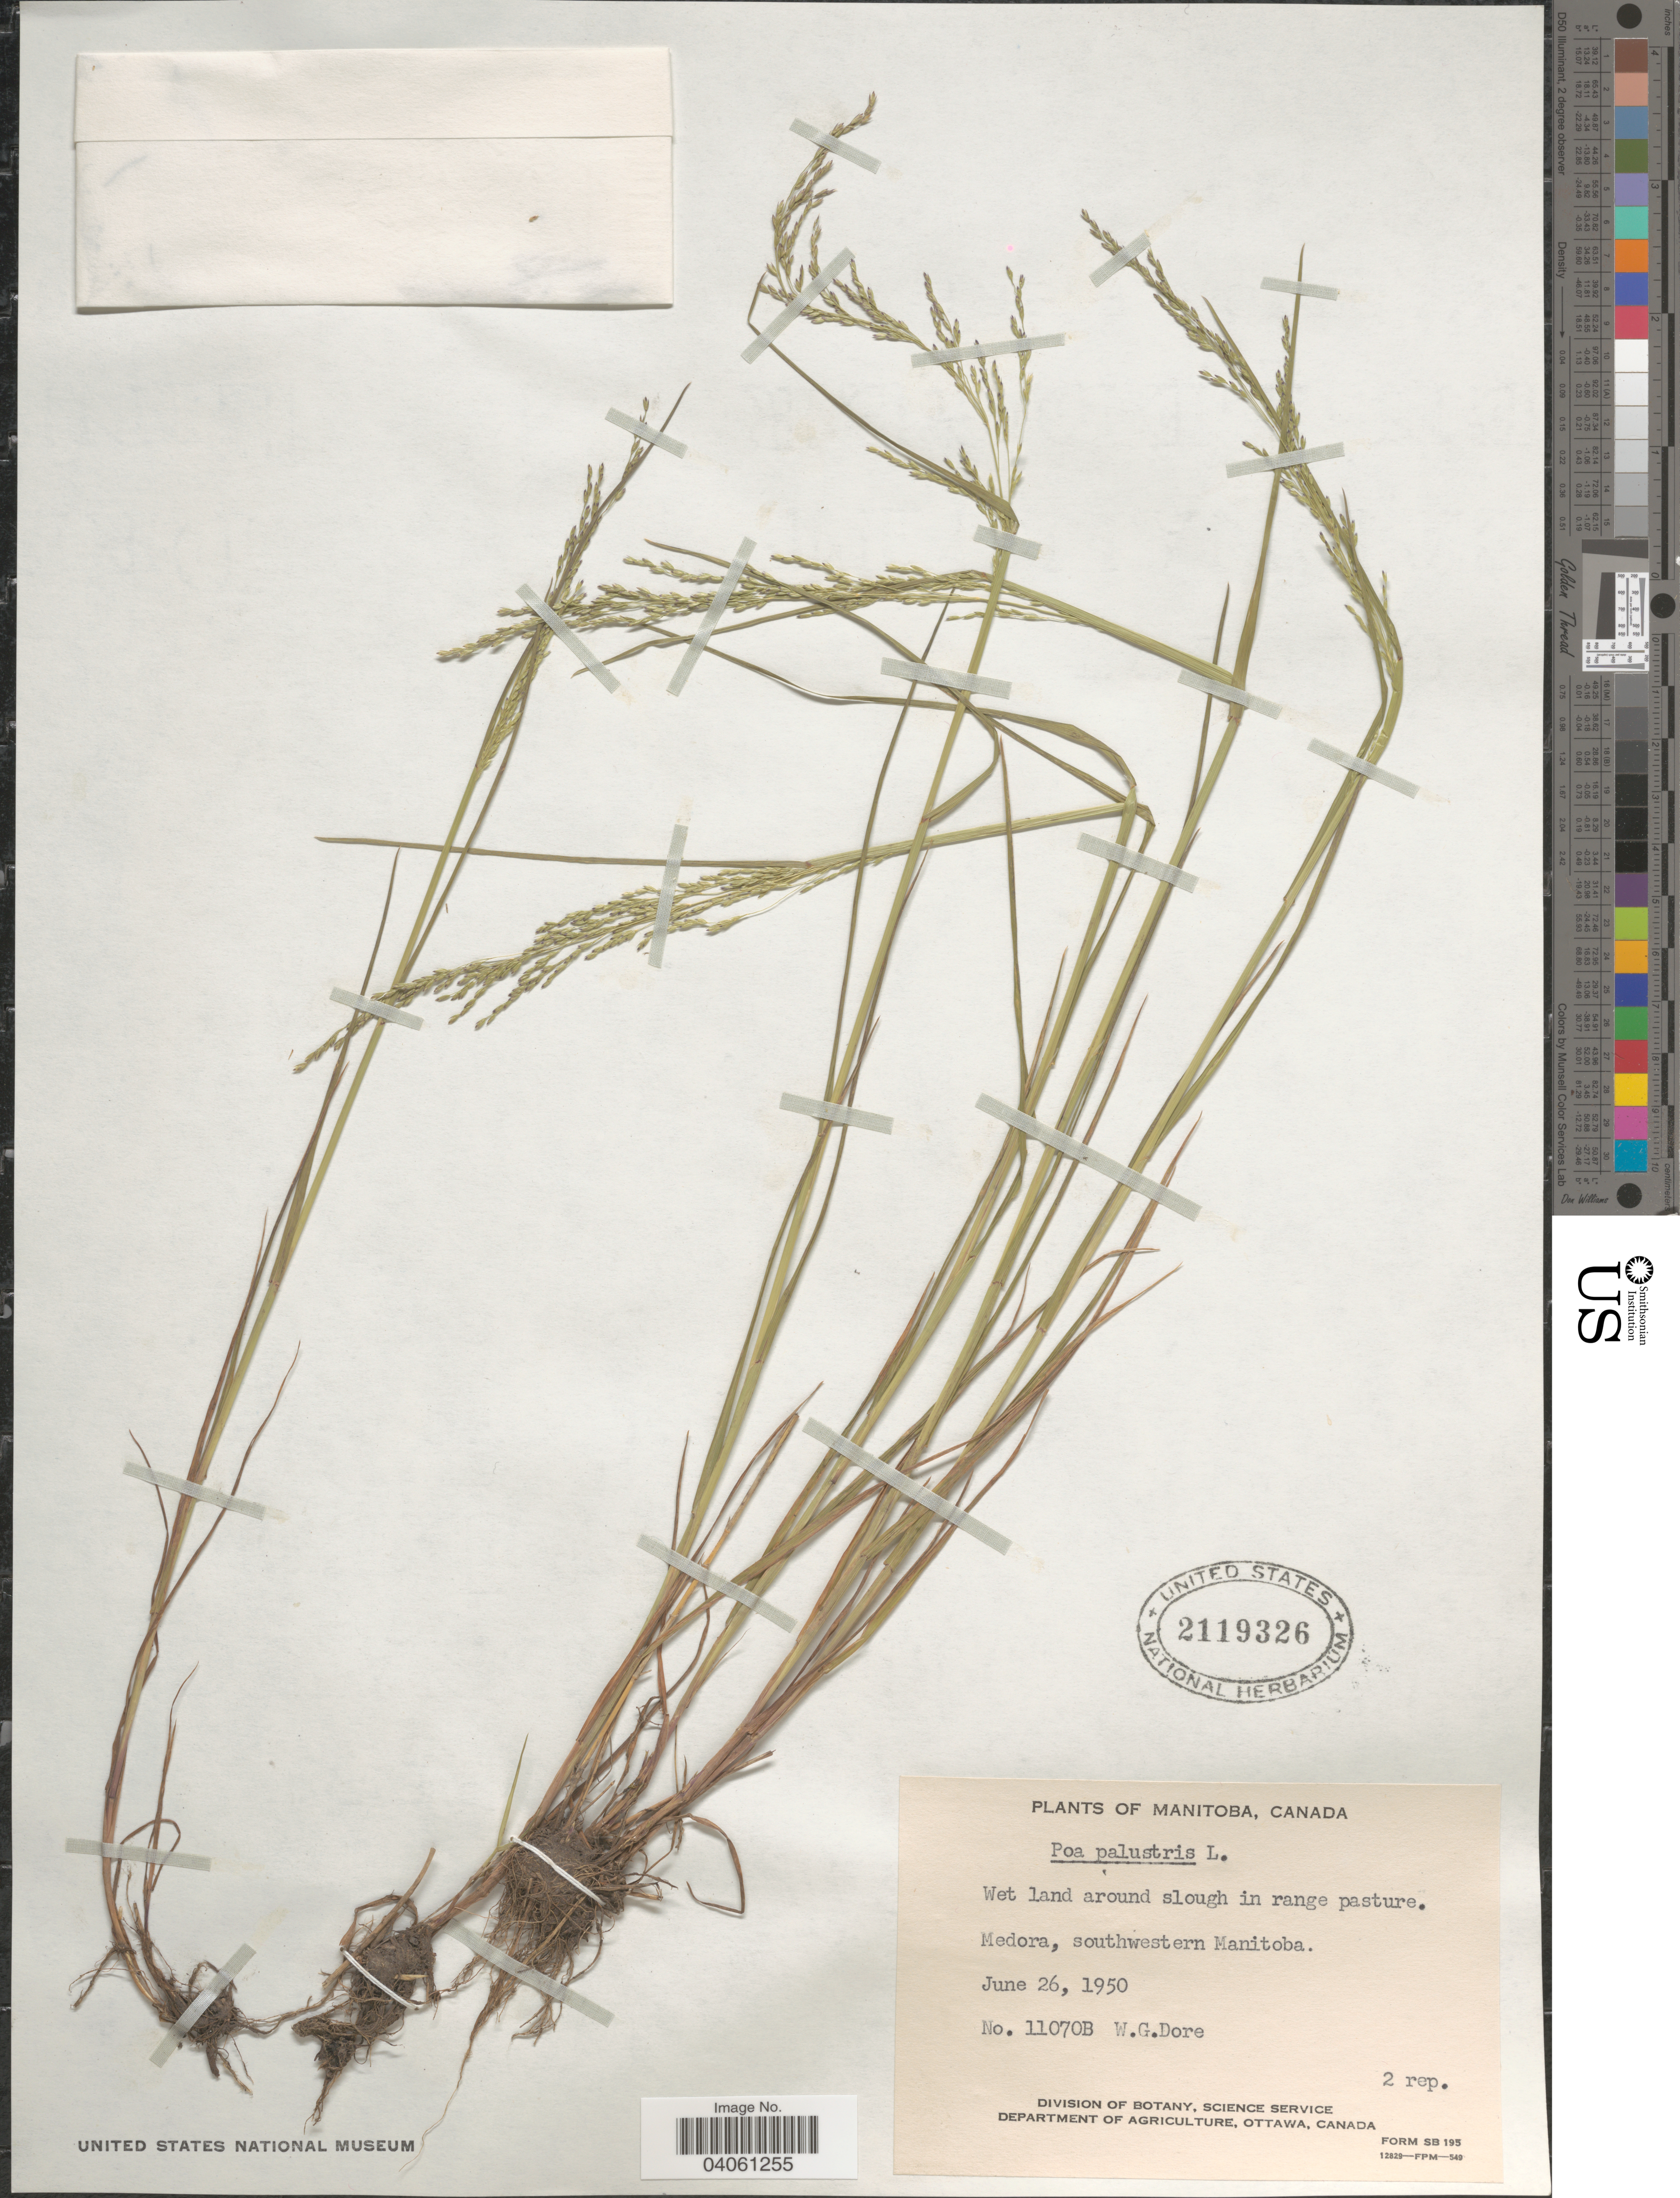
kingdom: Plantae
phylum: Tracheophyta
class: Liliopsida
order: Poales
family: Poaceae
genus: Poa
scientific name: Poa palustris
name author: L.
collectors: W. Dore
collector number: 11070B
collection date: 1950-06-26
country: Canada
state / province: Manitoba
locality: Wet land around slough in range pasture. Medora, southwestern Manitoba.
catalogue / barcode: US 2119326